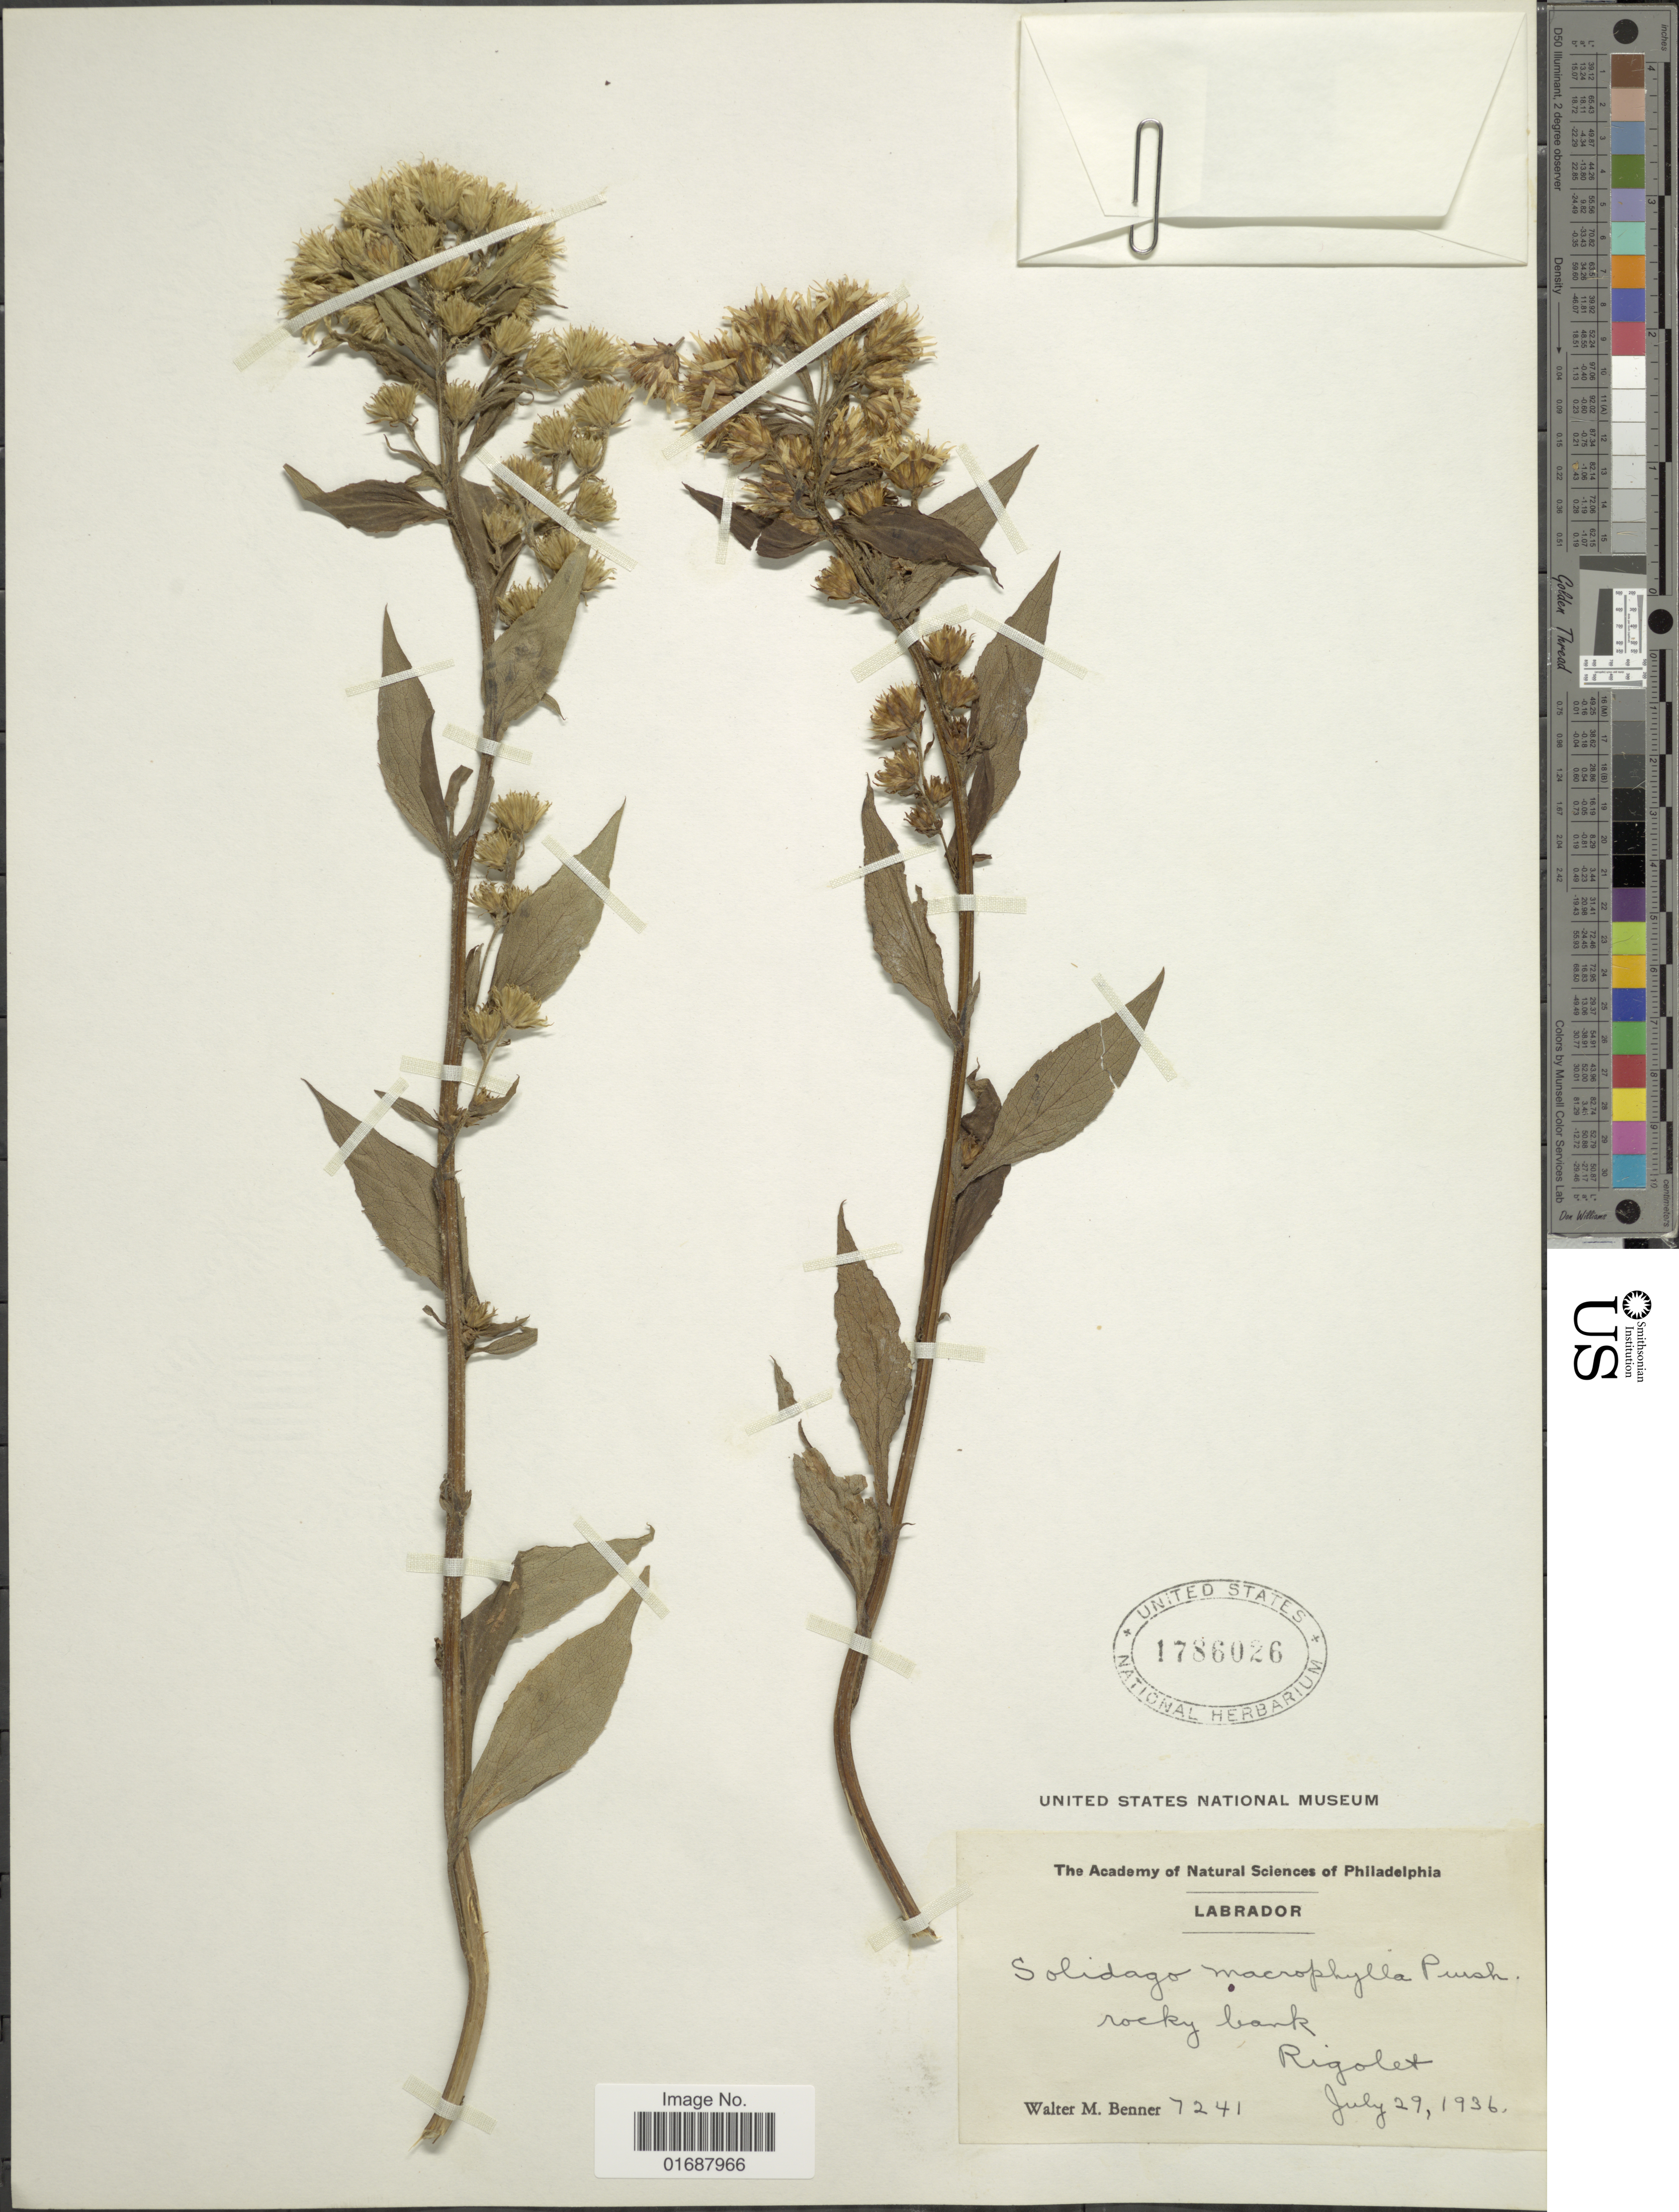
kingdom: Plantae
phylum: Tracheophyta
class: Magnoliopsida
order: Asterales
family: Asteraceae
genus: Solidago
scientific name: Solidago macrophylla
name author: Banks ex Pursh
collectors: W. Benner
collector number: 7241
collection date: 1936-07-29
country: Canada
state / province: Newfoundland and Labrador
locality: Labrador, Rigolet.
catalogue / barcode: US 1786026